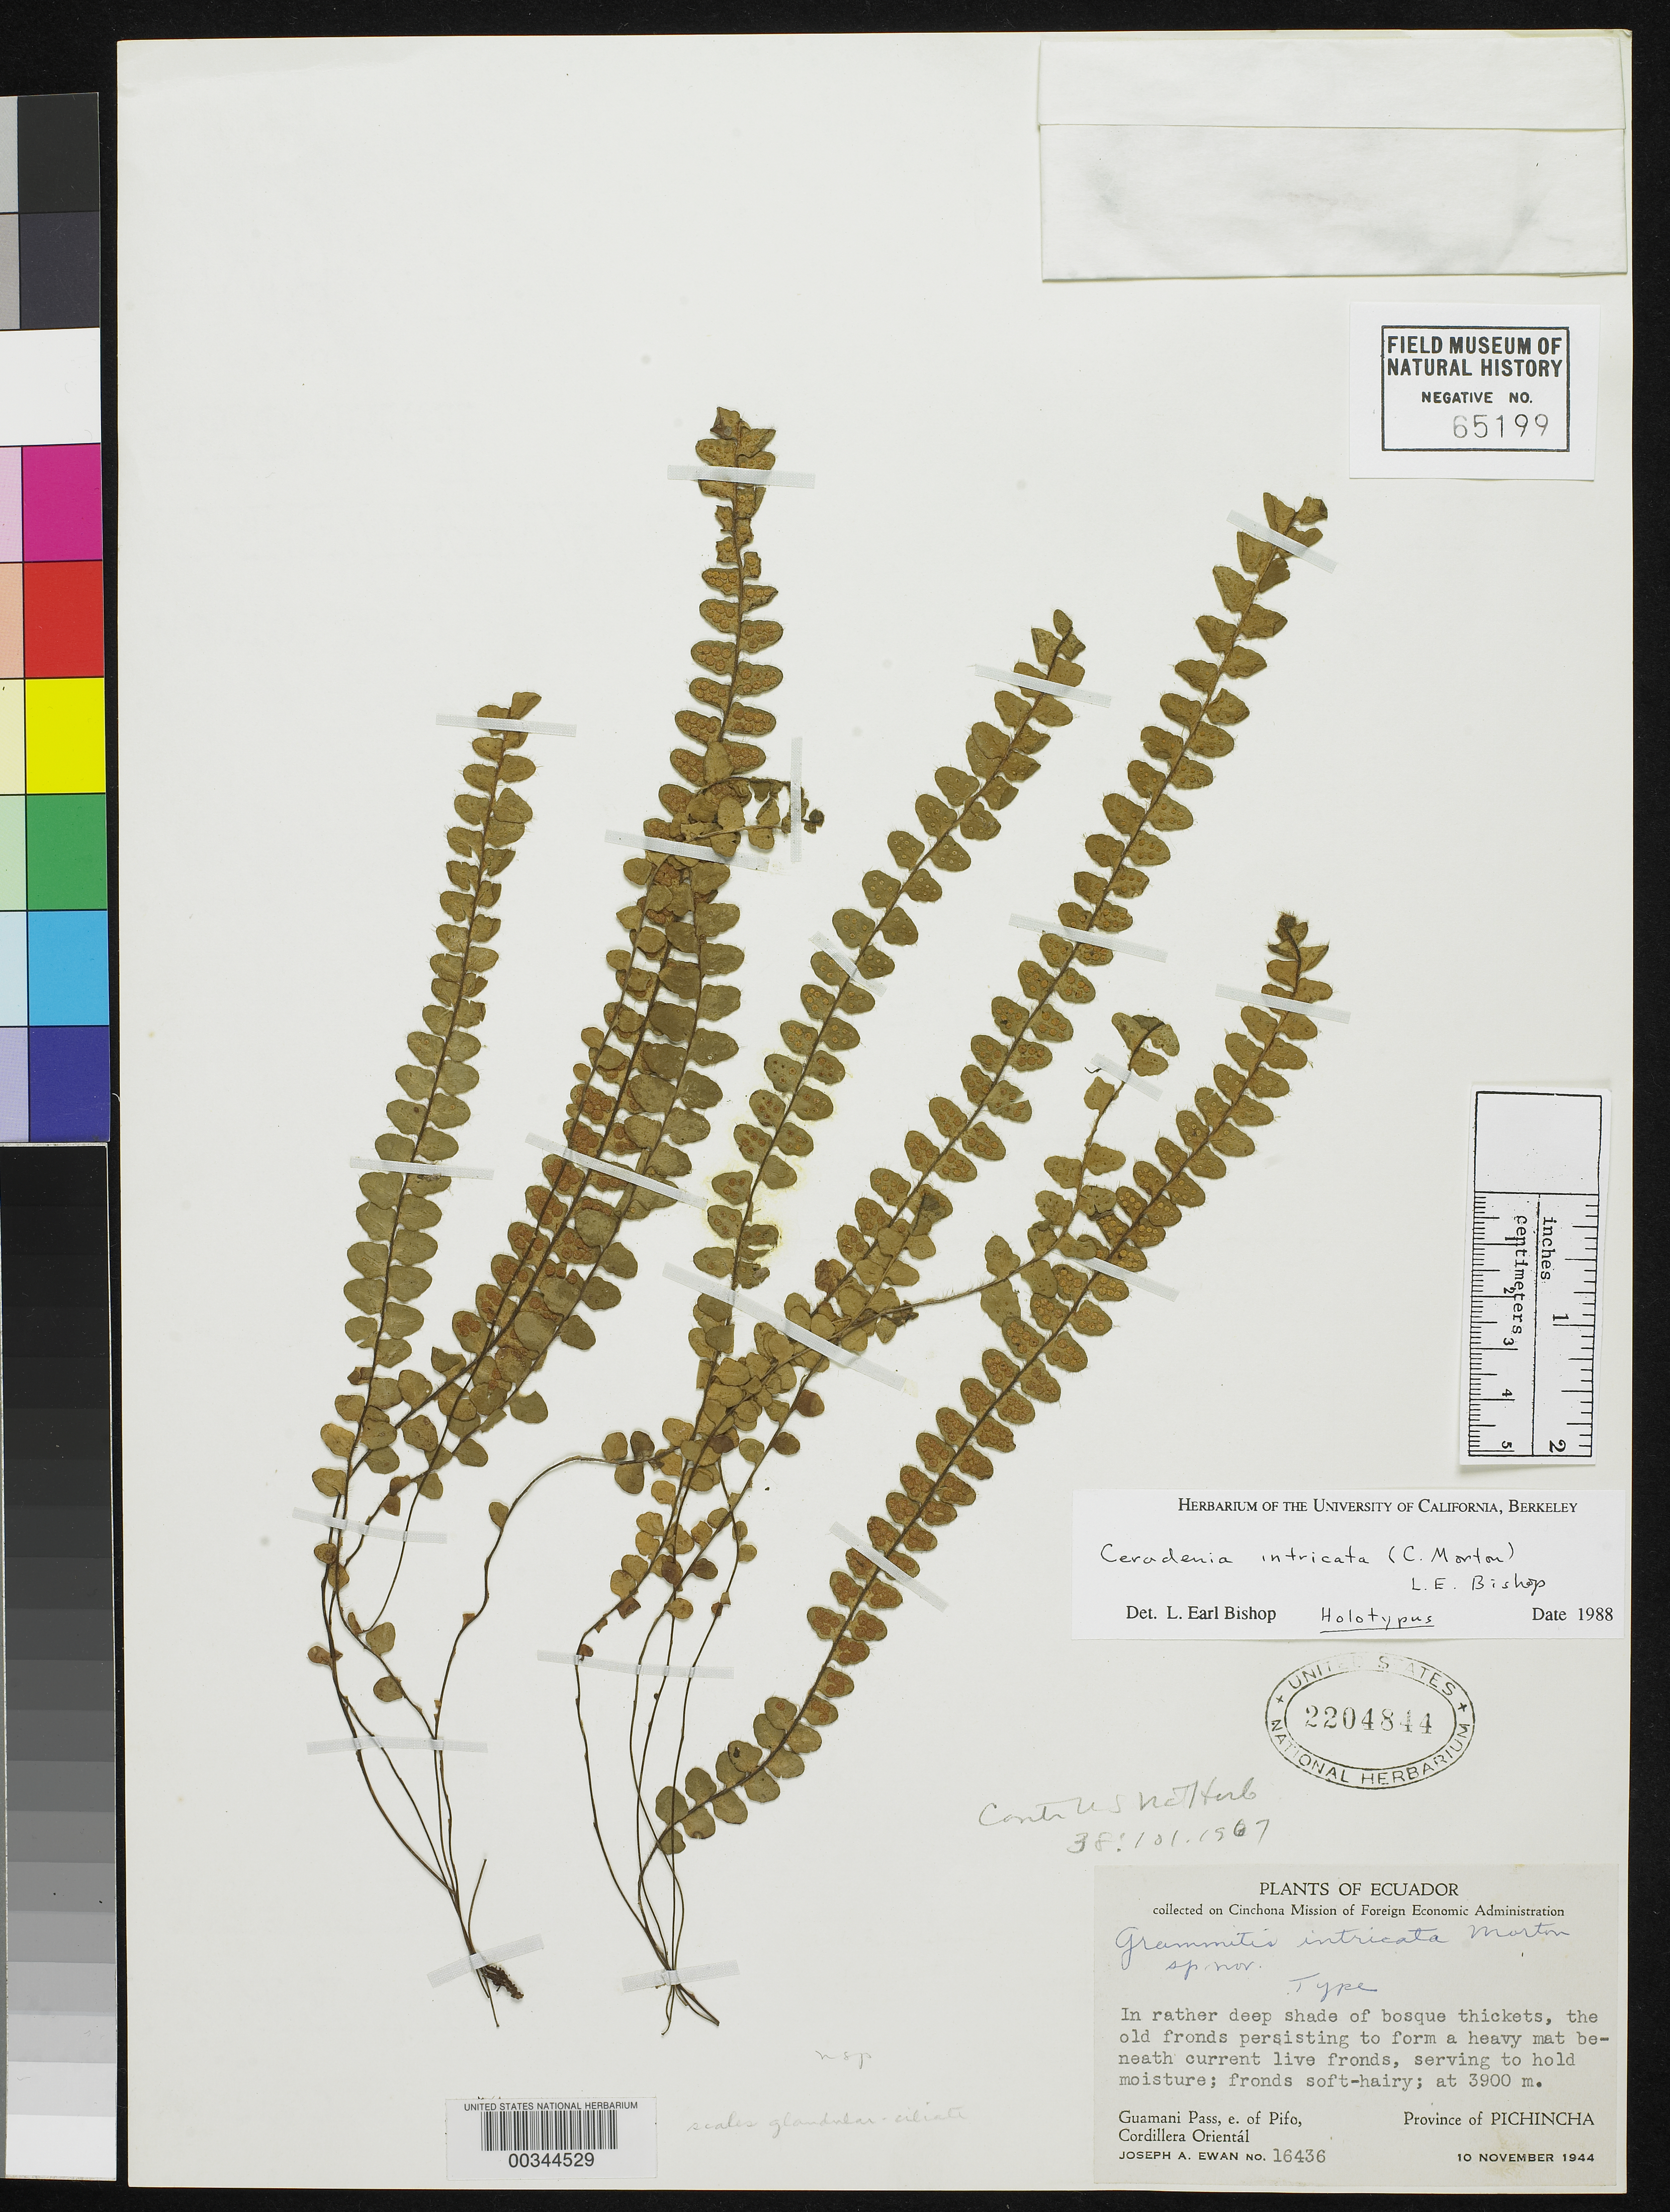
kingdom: Plantae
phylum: Tracheophyta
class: Polypodiopsida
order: Polypodiales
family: Polypodiaceae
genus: Grammitis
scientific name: Grammitis intricata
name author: C.V. Morton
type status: Holotype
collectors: J. A. Ewan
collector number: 16436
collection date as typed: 10 Nov 1944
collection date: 1944-11-10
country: Ecuador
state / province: Pichincha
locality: Guamani Pass, E of Pifo, Cordillera Oriental.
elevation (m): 3900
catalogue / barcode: US 2204844